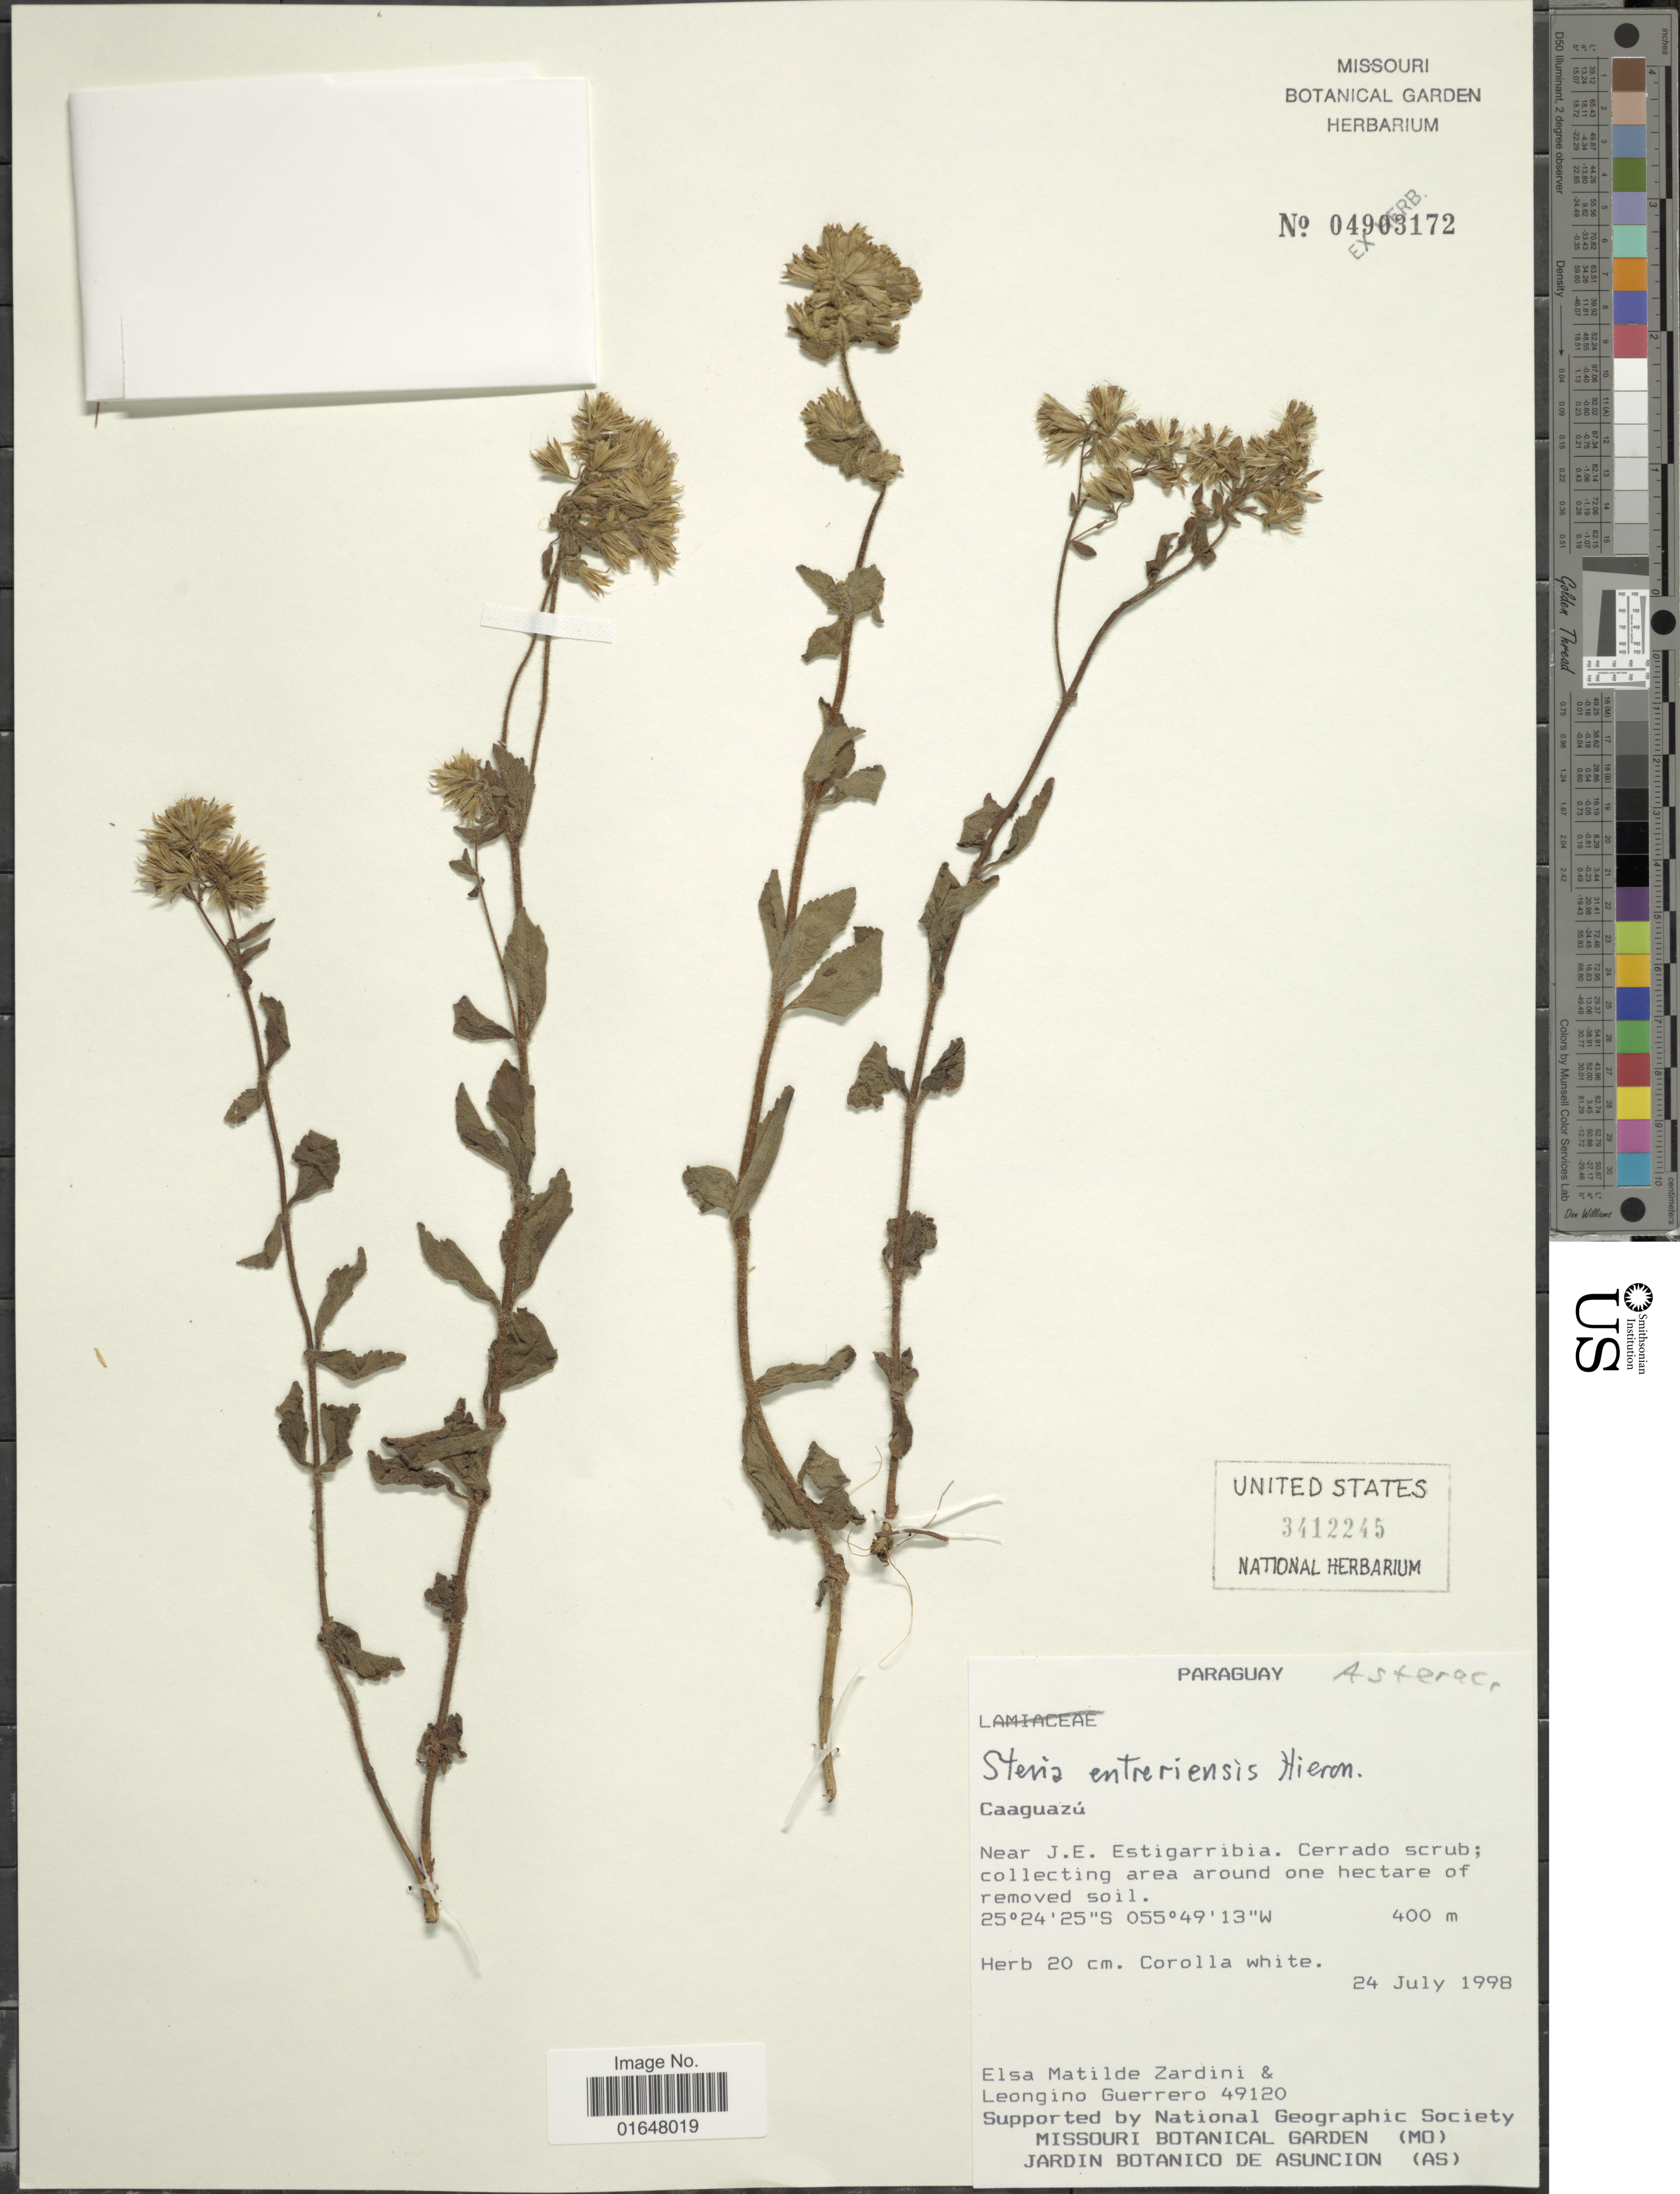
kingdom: Plantae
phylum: Tracheophyta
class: Magnoliopsida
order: Asterales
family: Asteraceae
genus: Stevia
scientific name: Stevia entreriensis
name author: Hieron.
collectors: E. M. Zardini & L. Guerrero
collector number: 49120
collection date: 1998-07-24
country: Paraguay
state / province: Caaguazu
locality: Near J. E. Estigarribia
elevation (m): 400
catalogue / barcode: US 3412245